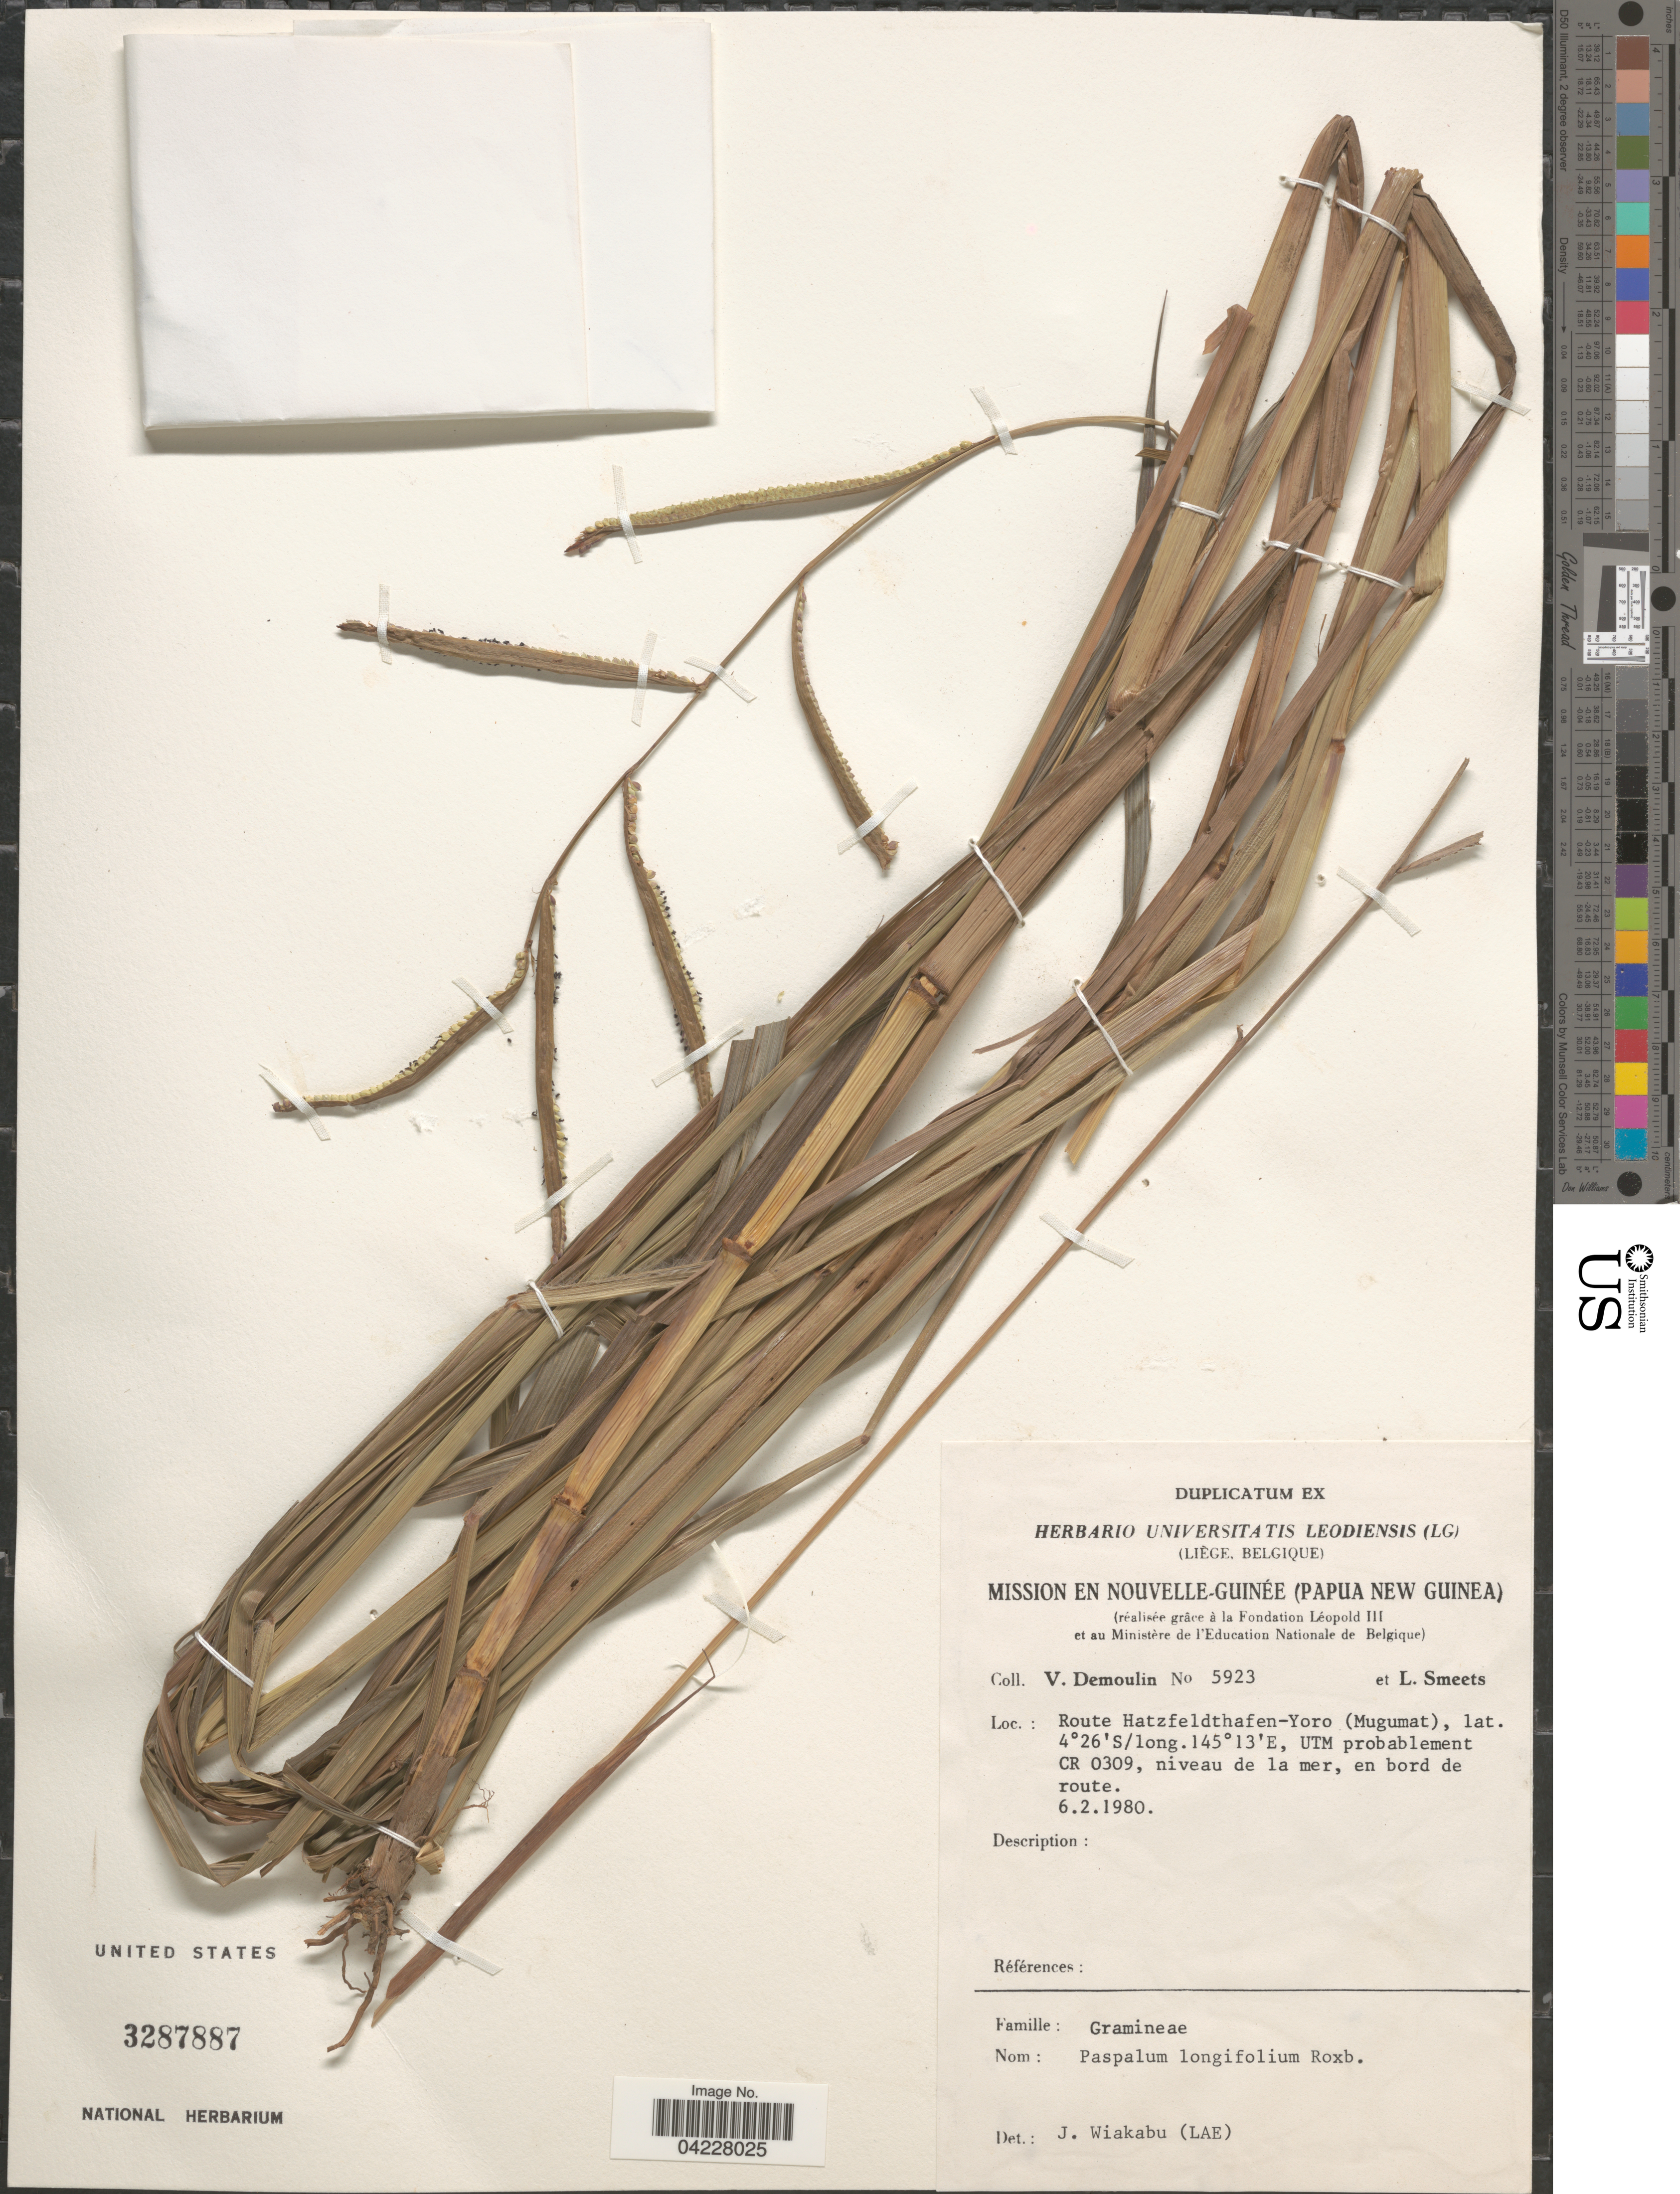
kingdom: Plantae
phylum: Tracheophyta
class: Liliopsida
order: Poales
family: Poaceae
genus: Paspalum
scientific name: Paspalum longifolium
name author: Roxb.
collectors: V. Demoulin & L. Smeets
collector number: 5923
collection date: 1980-02-06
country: Papua New Guinea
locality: Mission en Nouvelle-Guinée. Route Hatzfeldthafen-Yoro (Mugumat), UTM probablement CR 0309, en bord de route.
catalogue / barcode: US 3287887